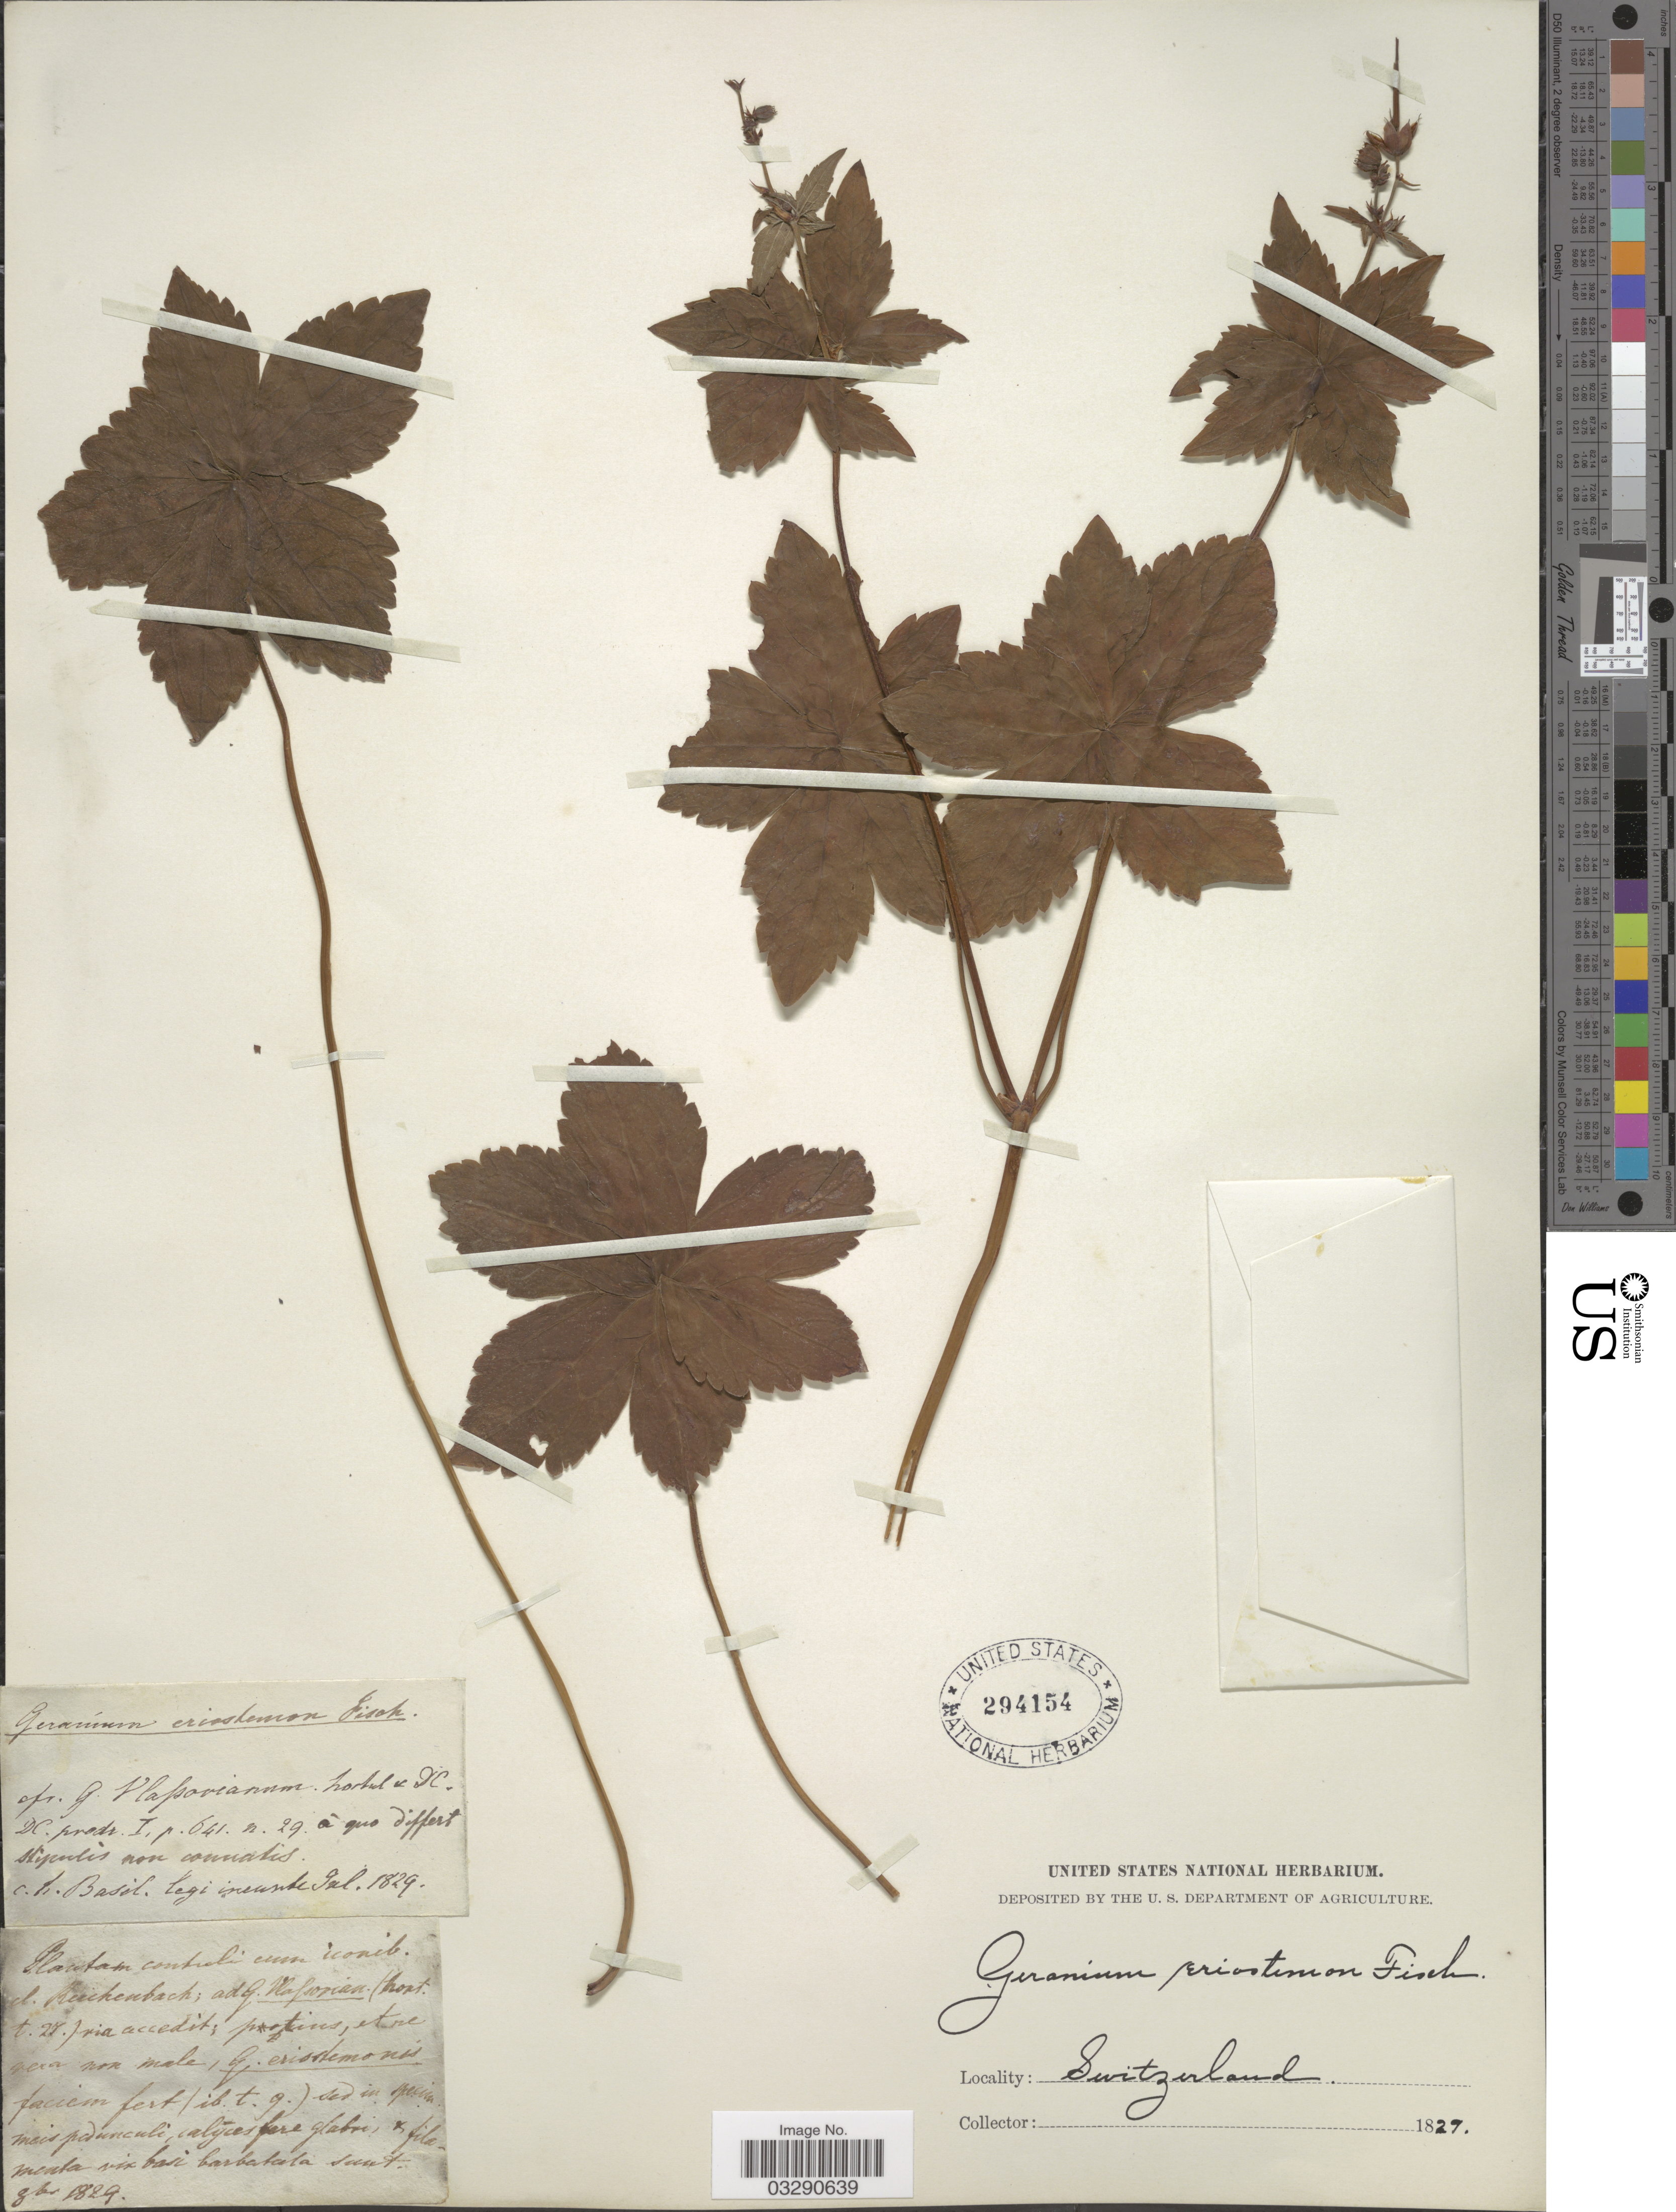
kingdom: Plantae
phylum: Tracheophyta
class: Magnoliopsida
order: Geraniales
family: Geraniaceae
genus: Geranium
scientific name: Geranium eriostemon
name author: Fisch. ex DC.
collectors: ex herb. United States National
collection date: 1829-07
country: Switzerland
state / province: Basel-Stadt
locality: C. h. Basil.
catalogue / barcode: US 294154